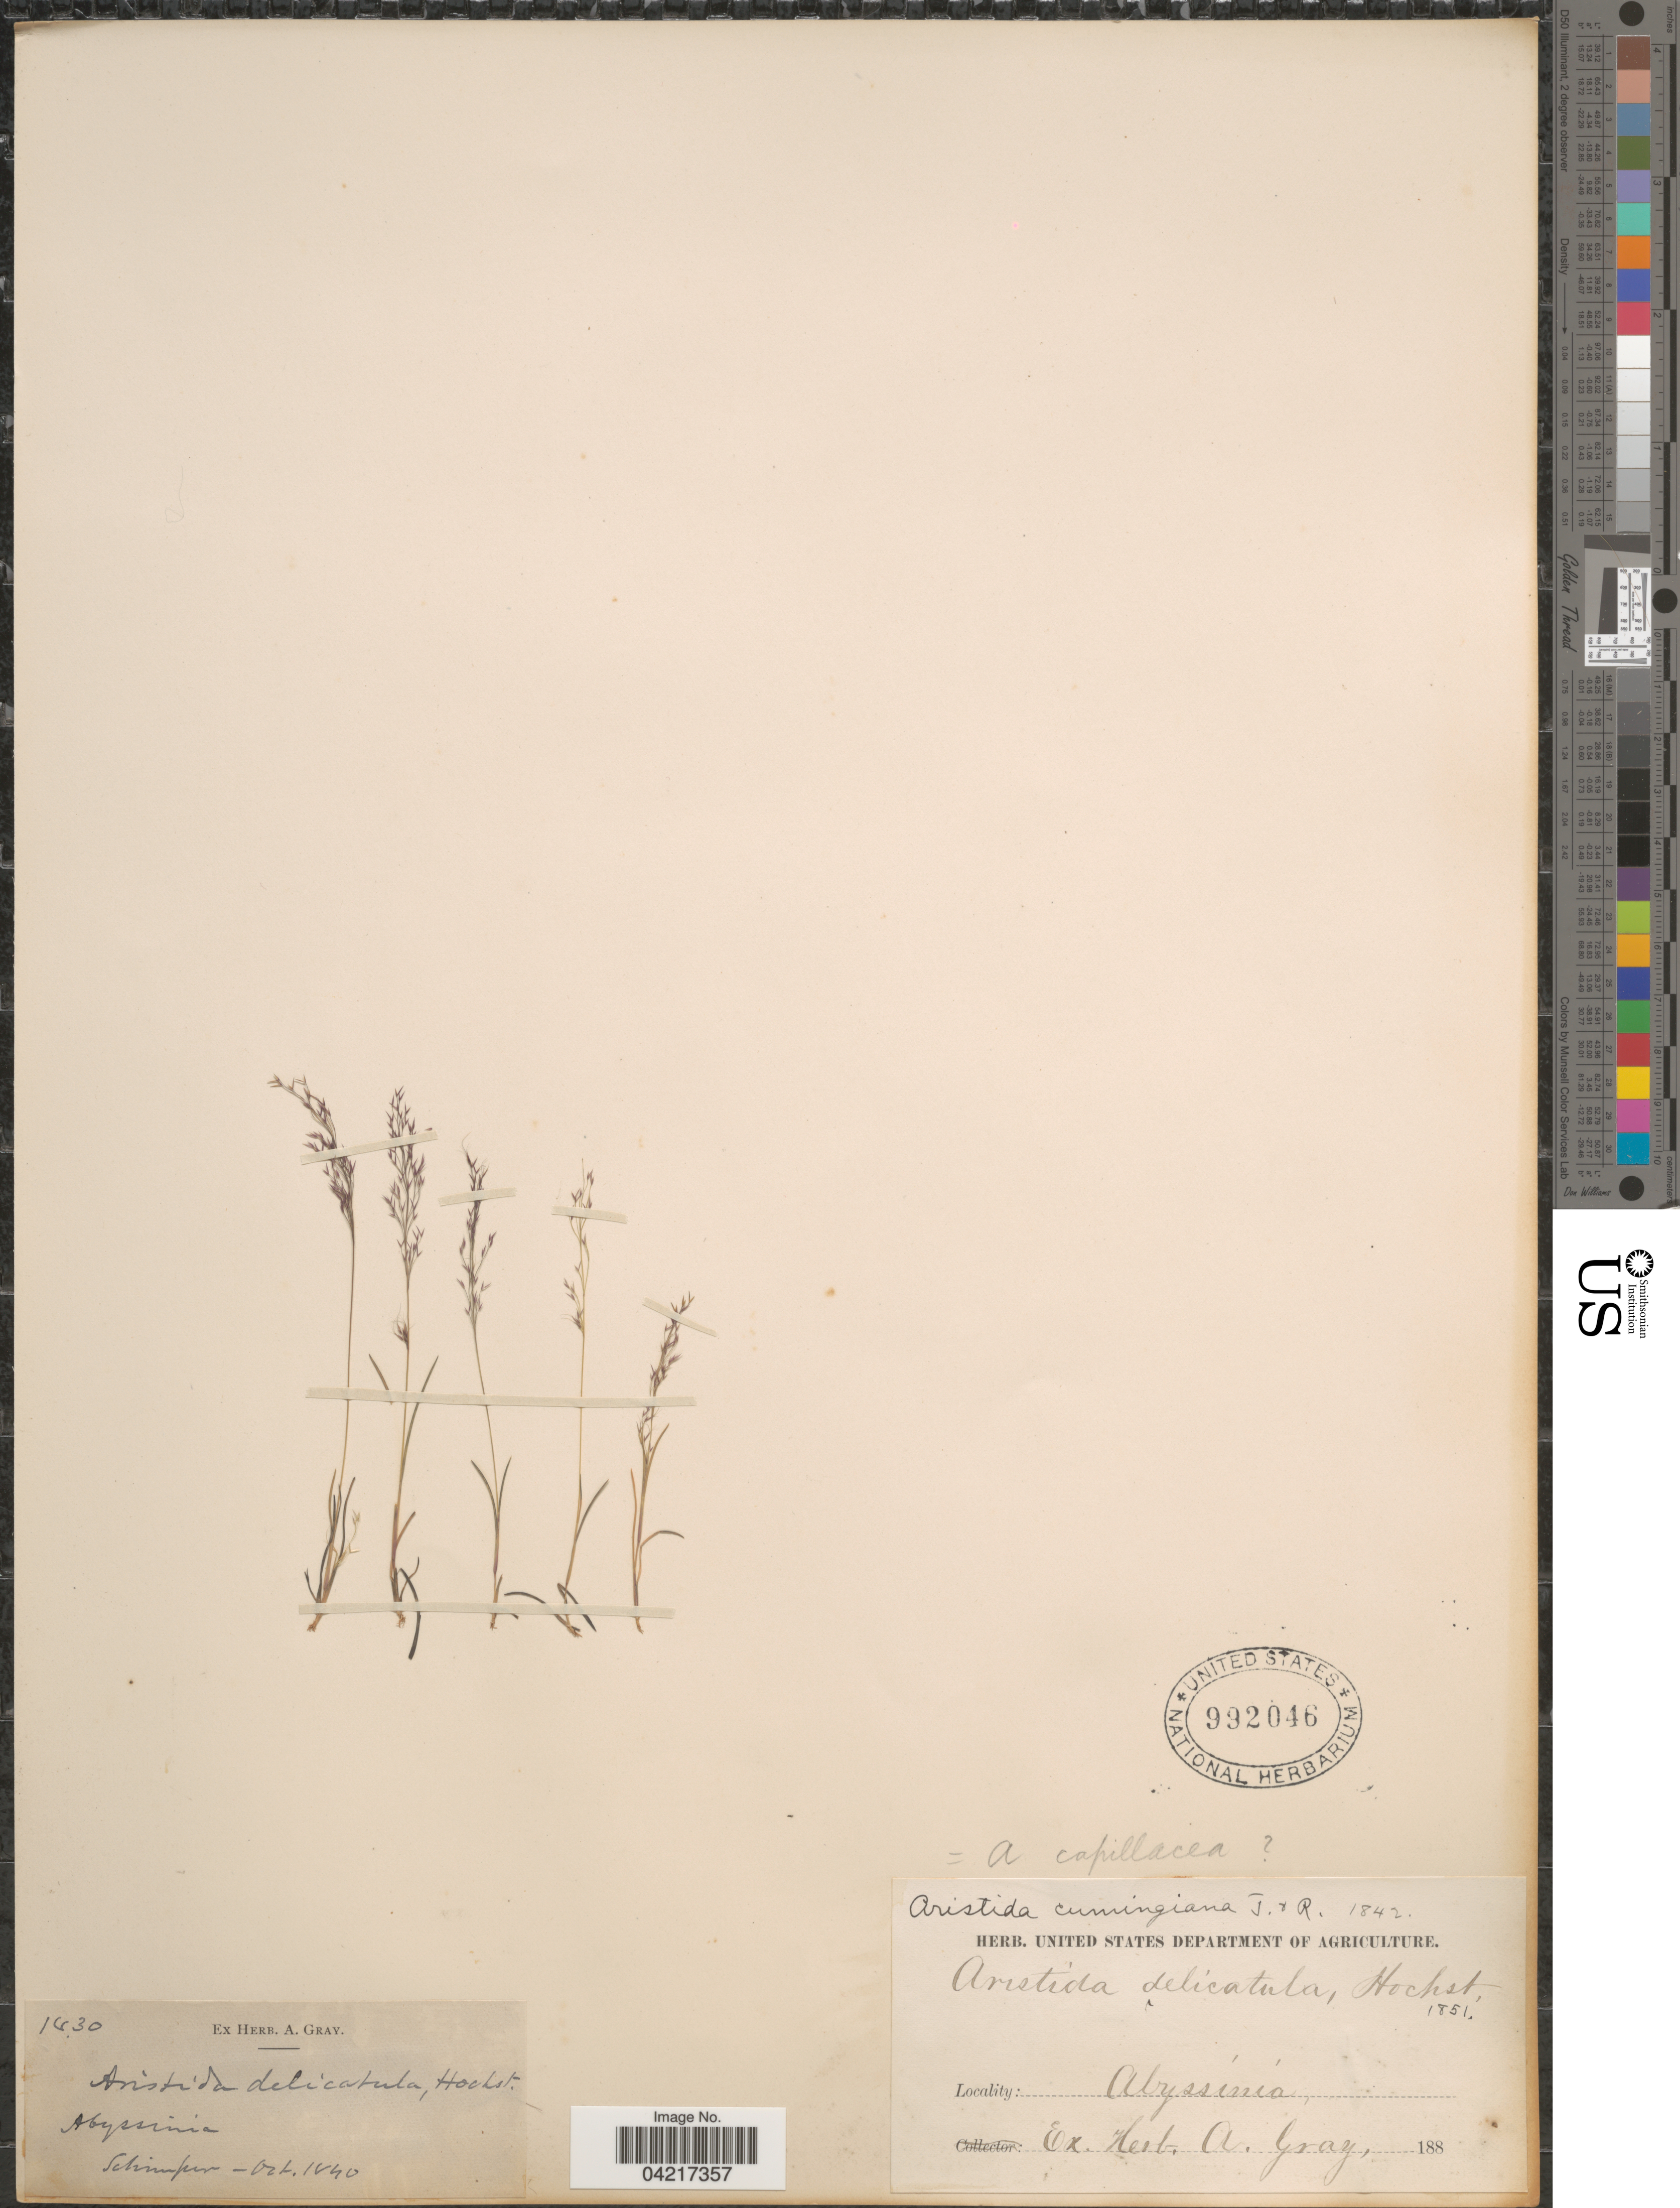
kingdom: Plantae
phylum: Tracheophyta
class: Liliopsida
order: Poales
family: Poaceae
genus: Aristida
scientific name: Aristida diminuta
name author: (Mez) C. E. Hubb.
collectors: -. Schimper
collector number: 1830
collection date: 1840-10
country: Ethiopia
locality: Abyssinia.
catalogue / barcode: US 992046